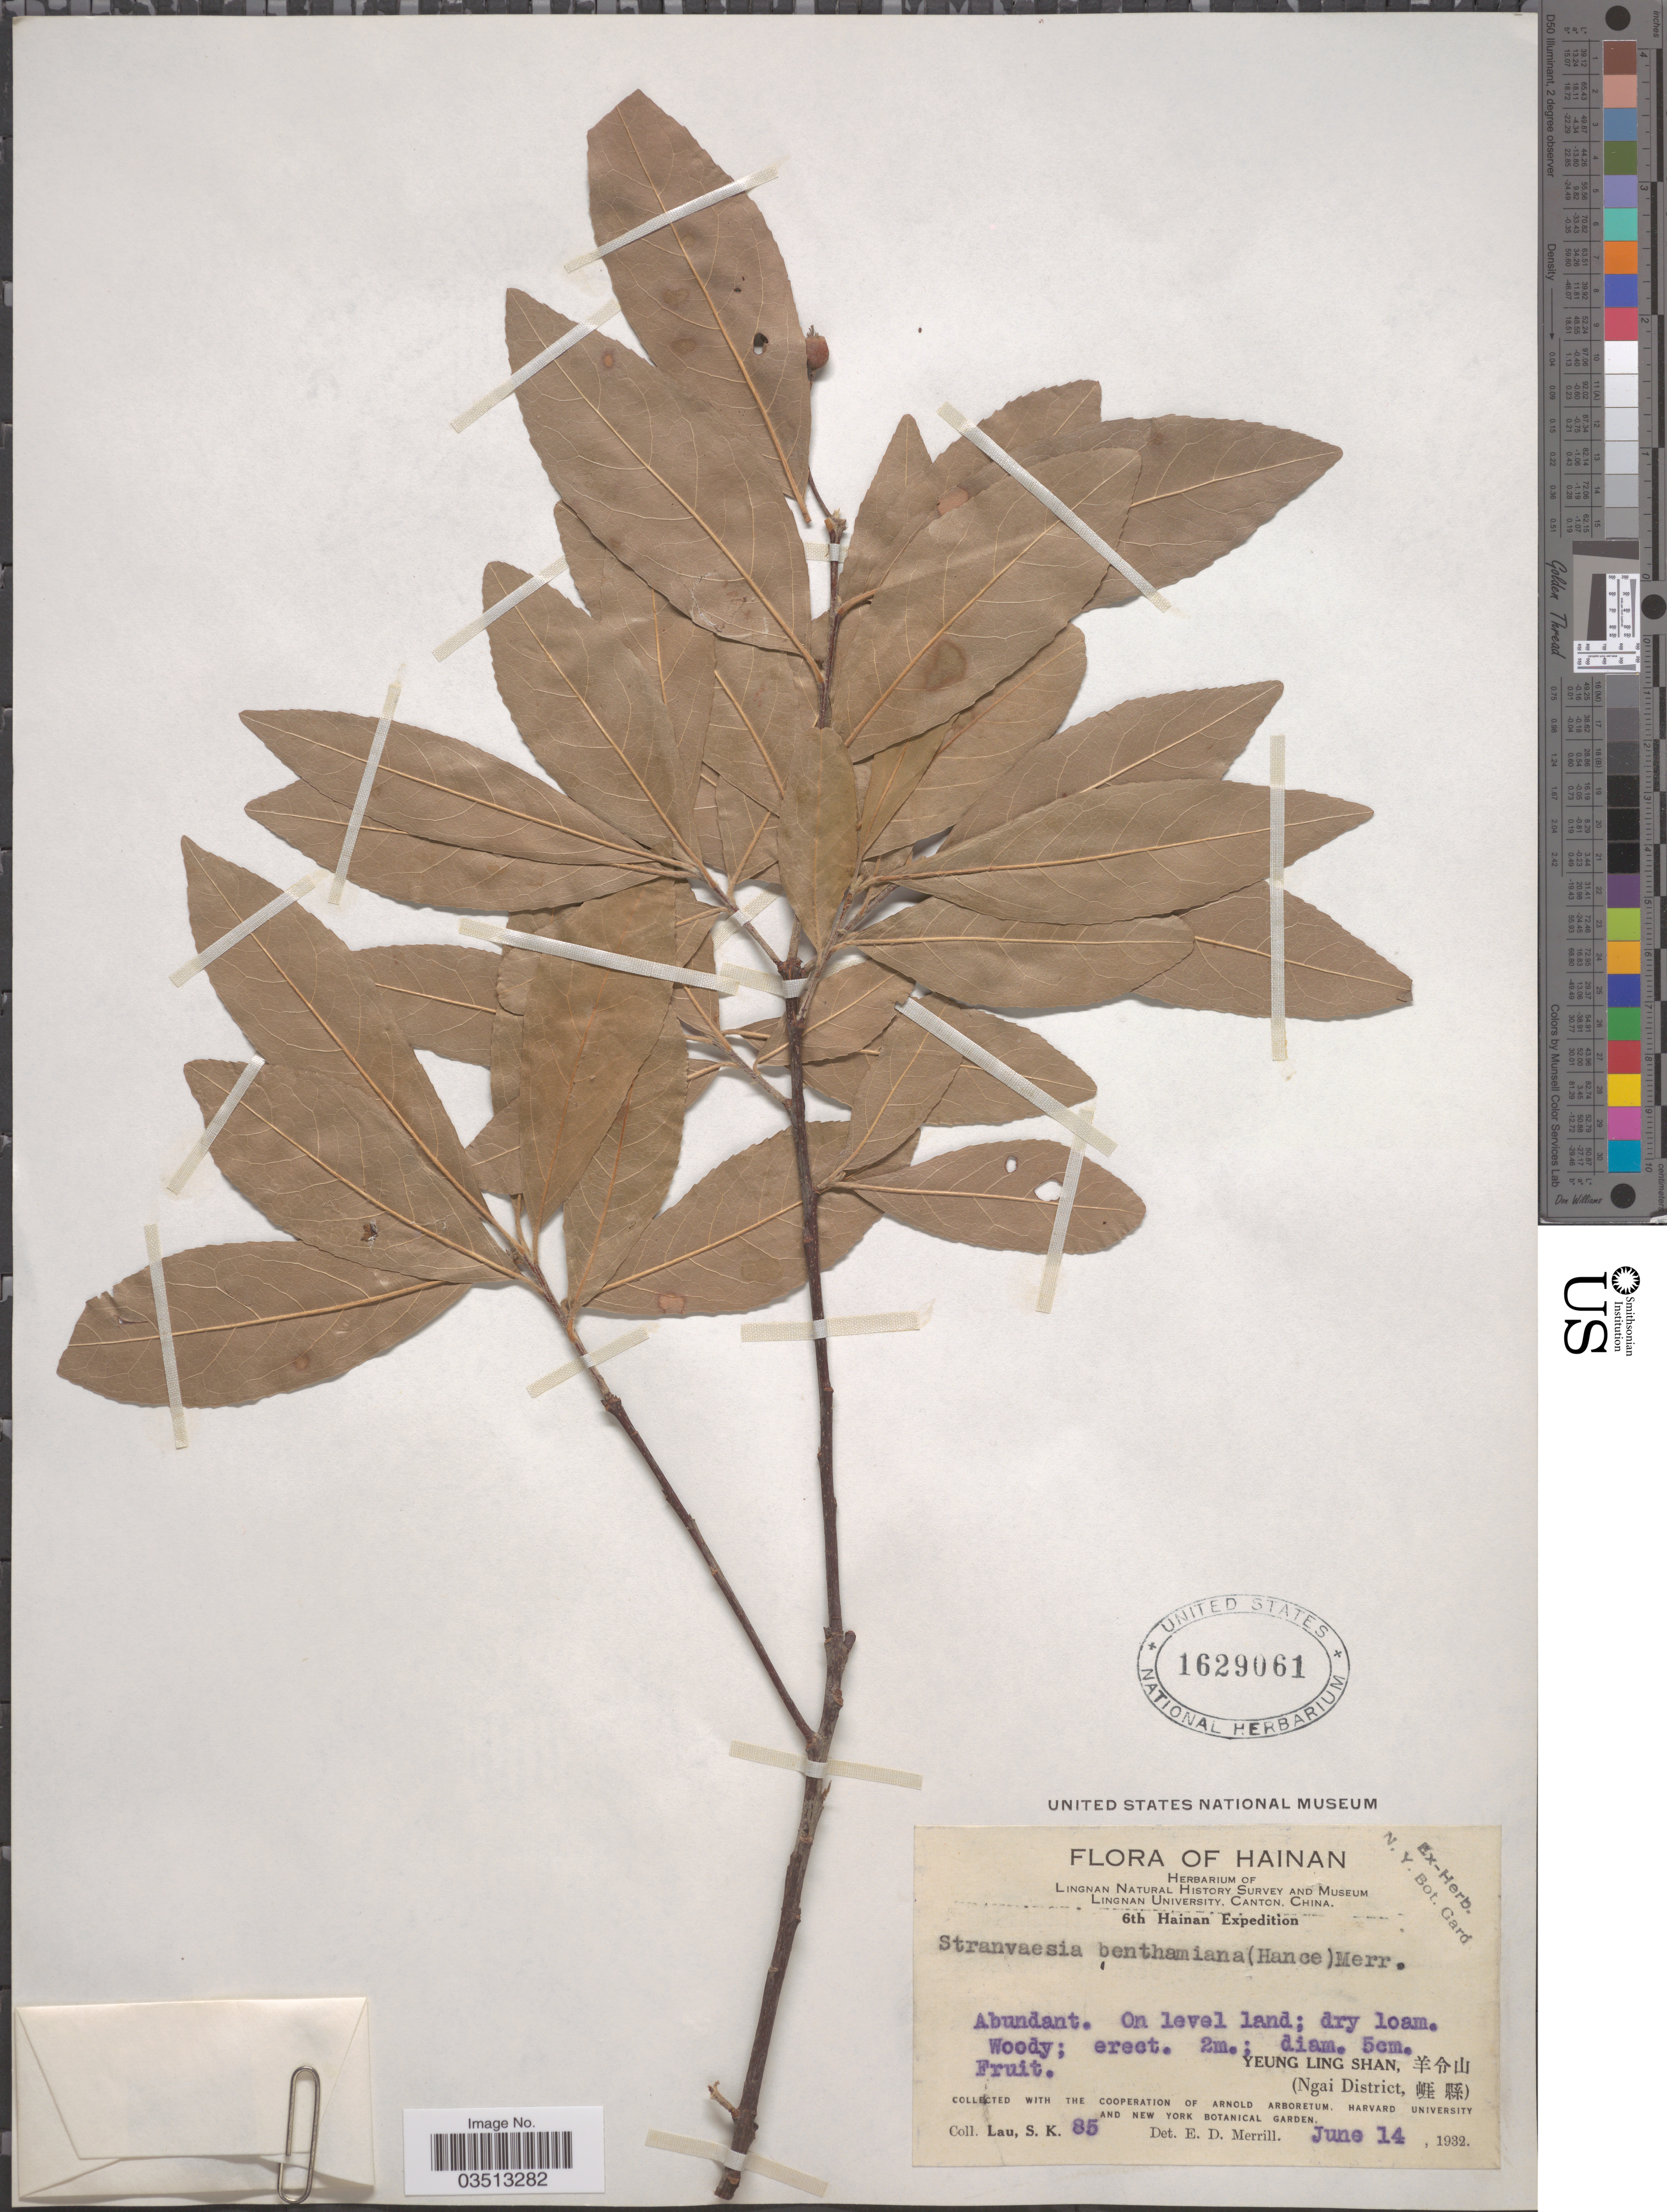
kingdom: Plantae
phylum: Tracheophyta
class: Magnoliopsida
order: Rosales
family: Rosaceae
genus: Stranvaesia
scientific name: Stranvaesia benthamiana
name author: (Hance) Merr.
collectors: S. K. Lau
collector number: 85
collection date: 1932-06-14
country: China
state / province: Hainan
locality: Yeung Ling Shan. (Ngai District).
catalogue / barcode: US 1629061